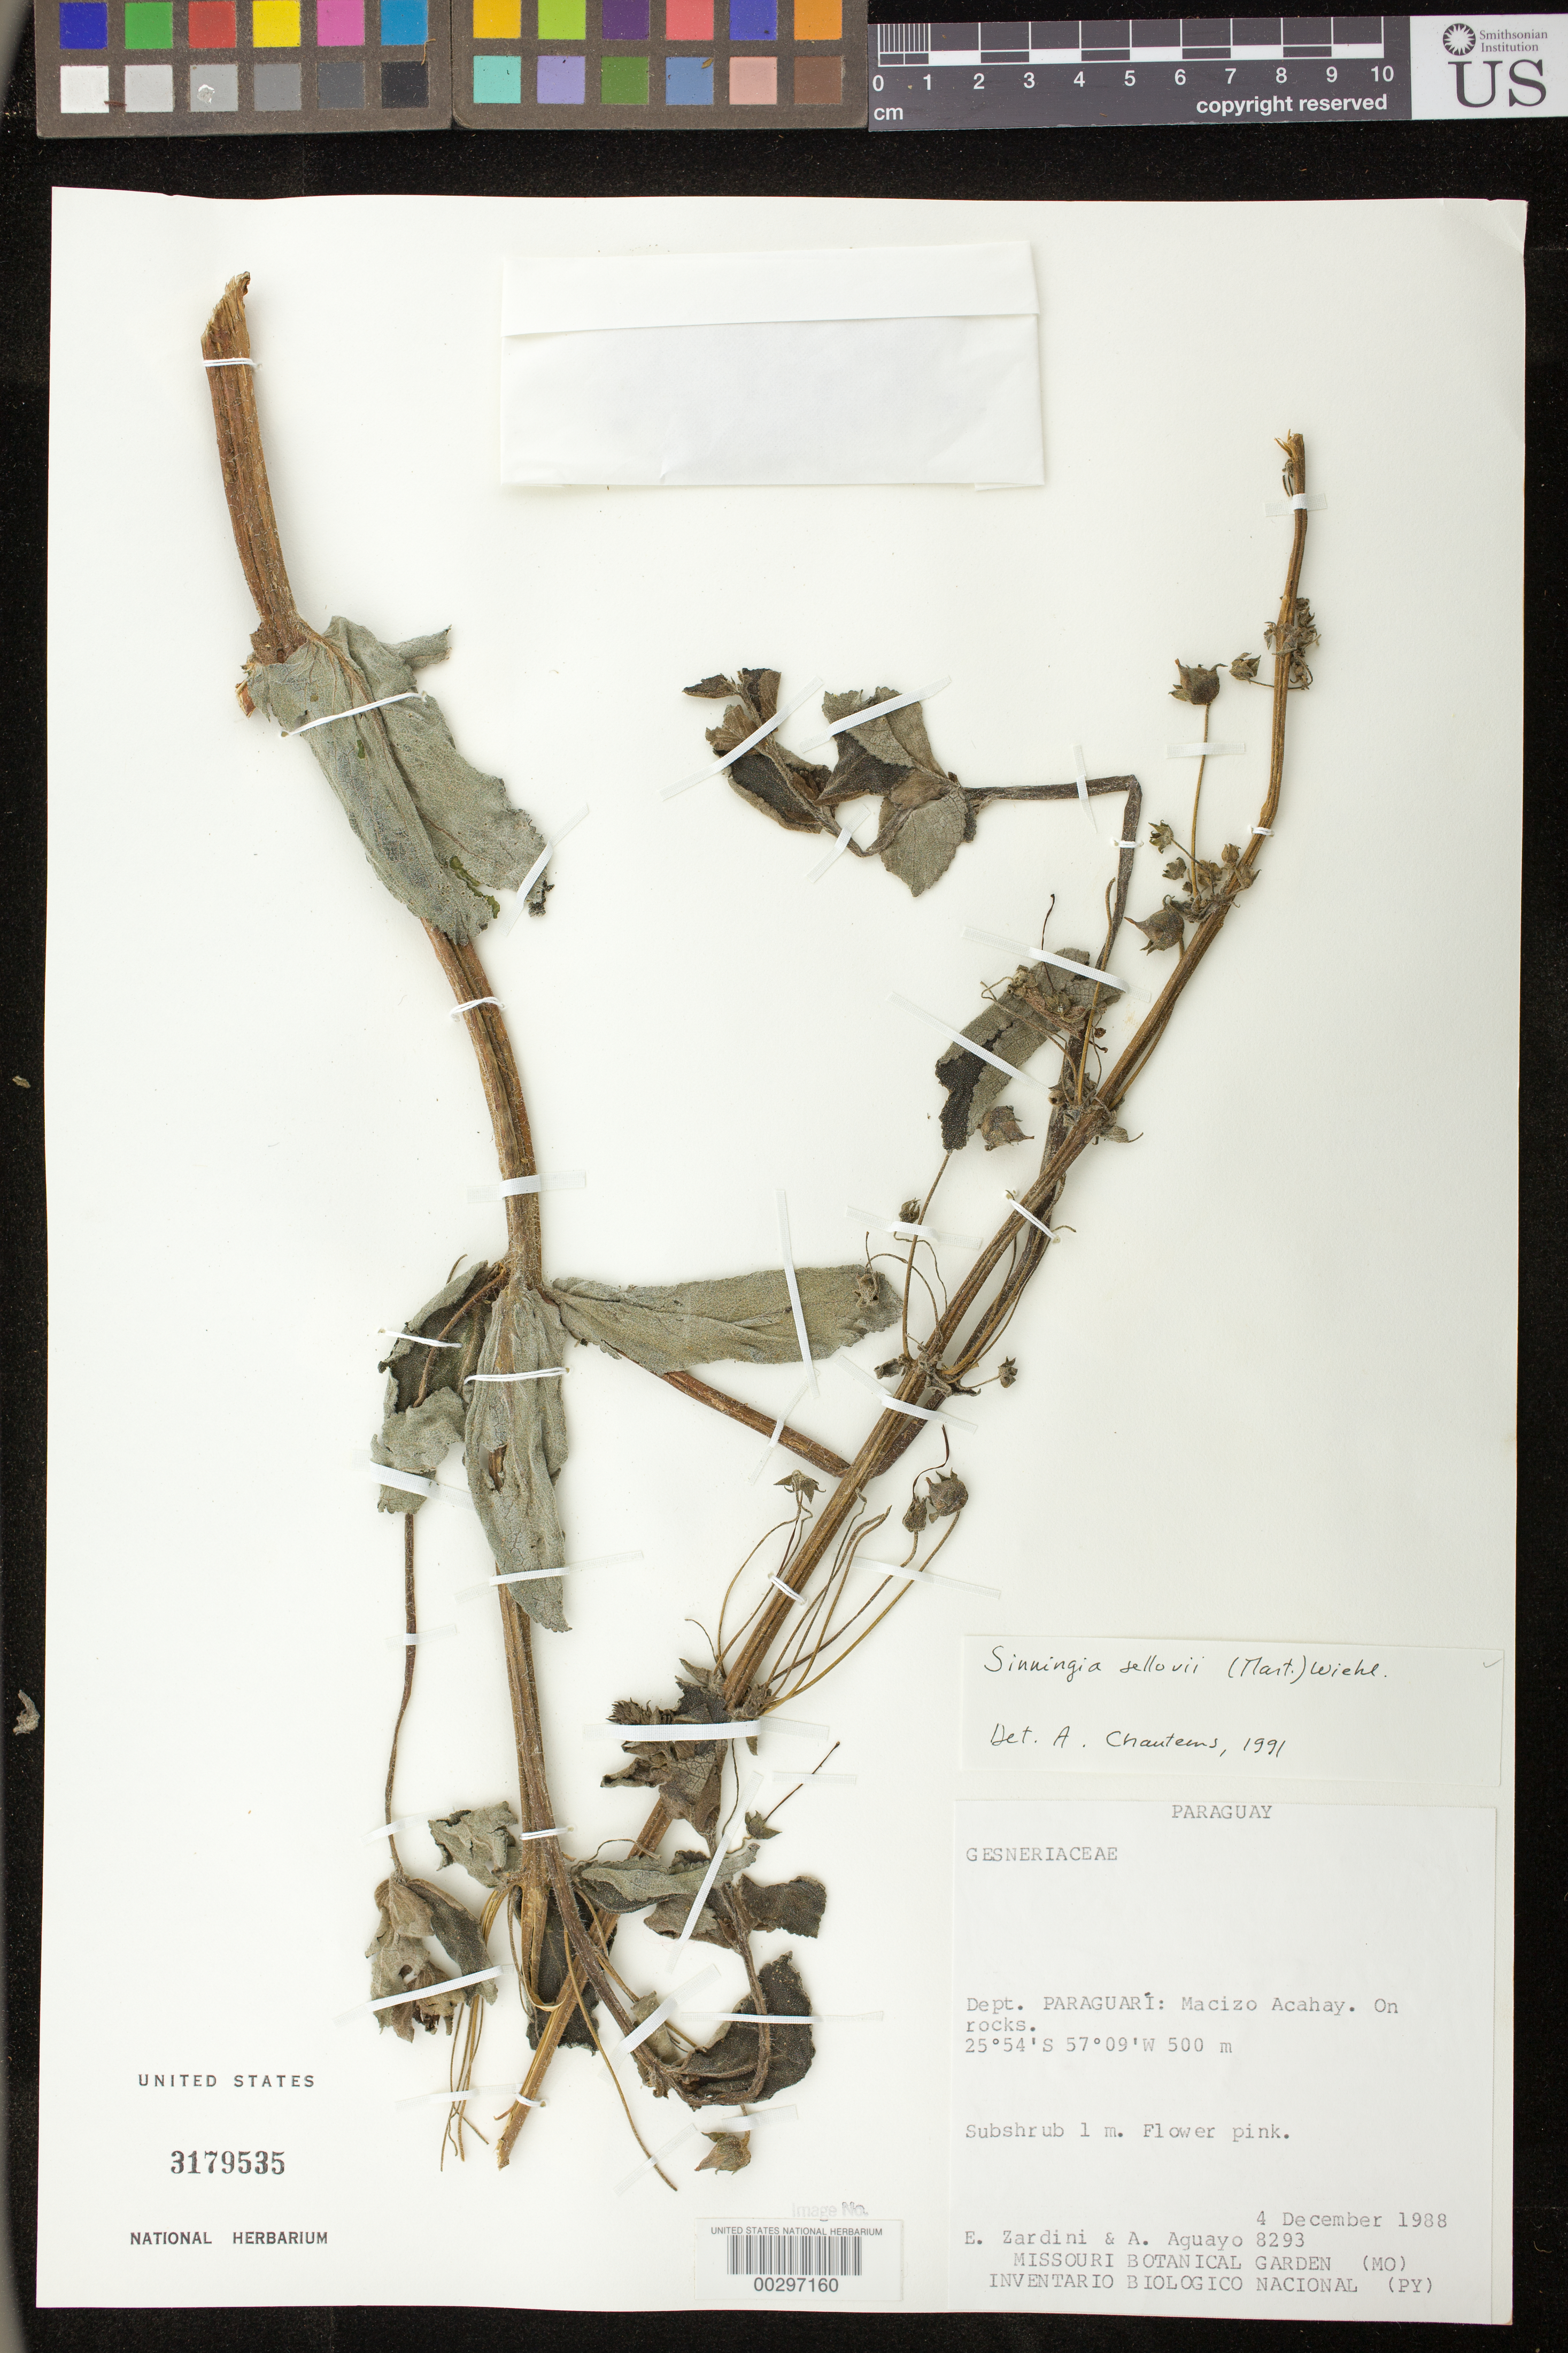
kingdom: Plantae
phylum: Tracheophyta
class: Magnoliopsida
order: Lamiales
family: Gesneriaceae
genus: Sinningia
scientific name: Sinningia sellovii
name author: (Mart.) Wiehler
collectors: E. M. Zardini & A. Aguayo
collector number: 8293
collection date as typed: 04 Dec 1988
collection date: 1988-12-04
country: Paraguay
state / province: Paraguarí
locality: Macizo Acahay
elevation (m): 500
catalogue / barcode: US 3179535